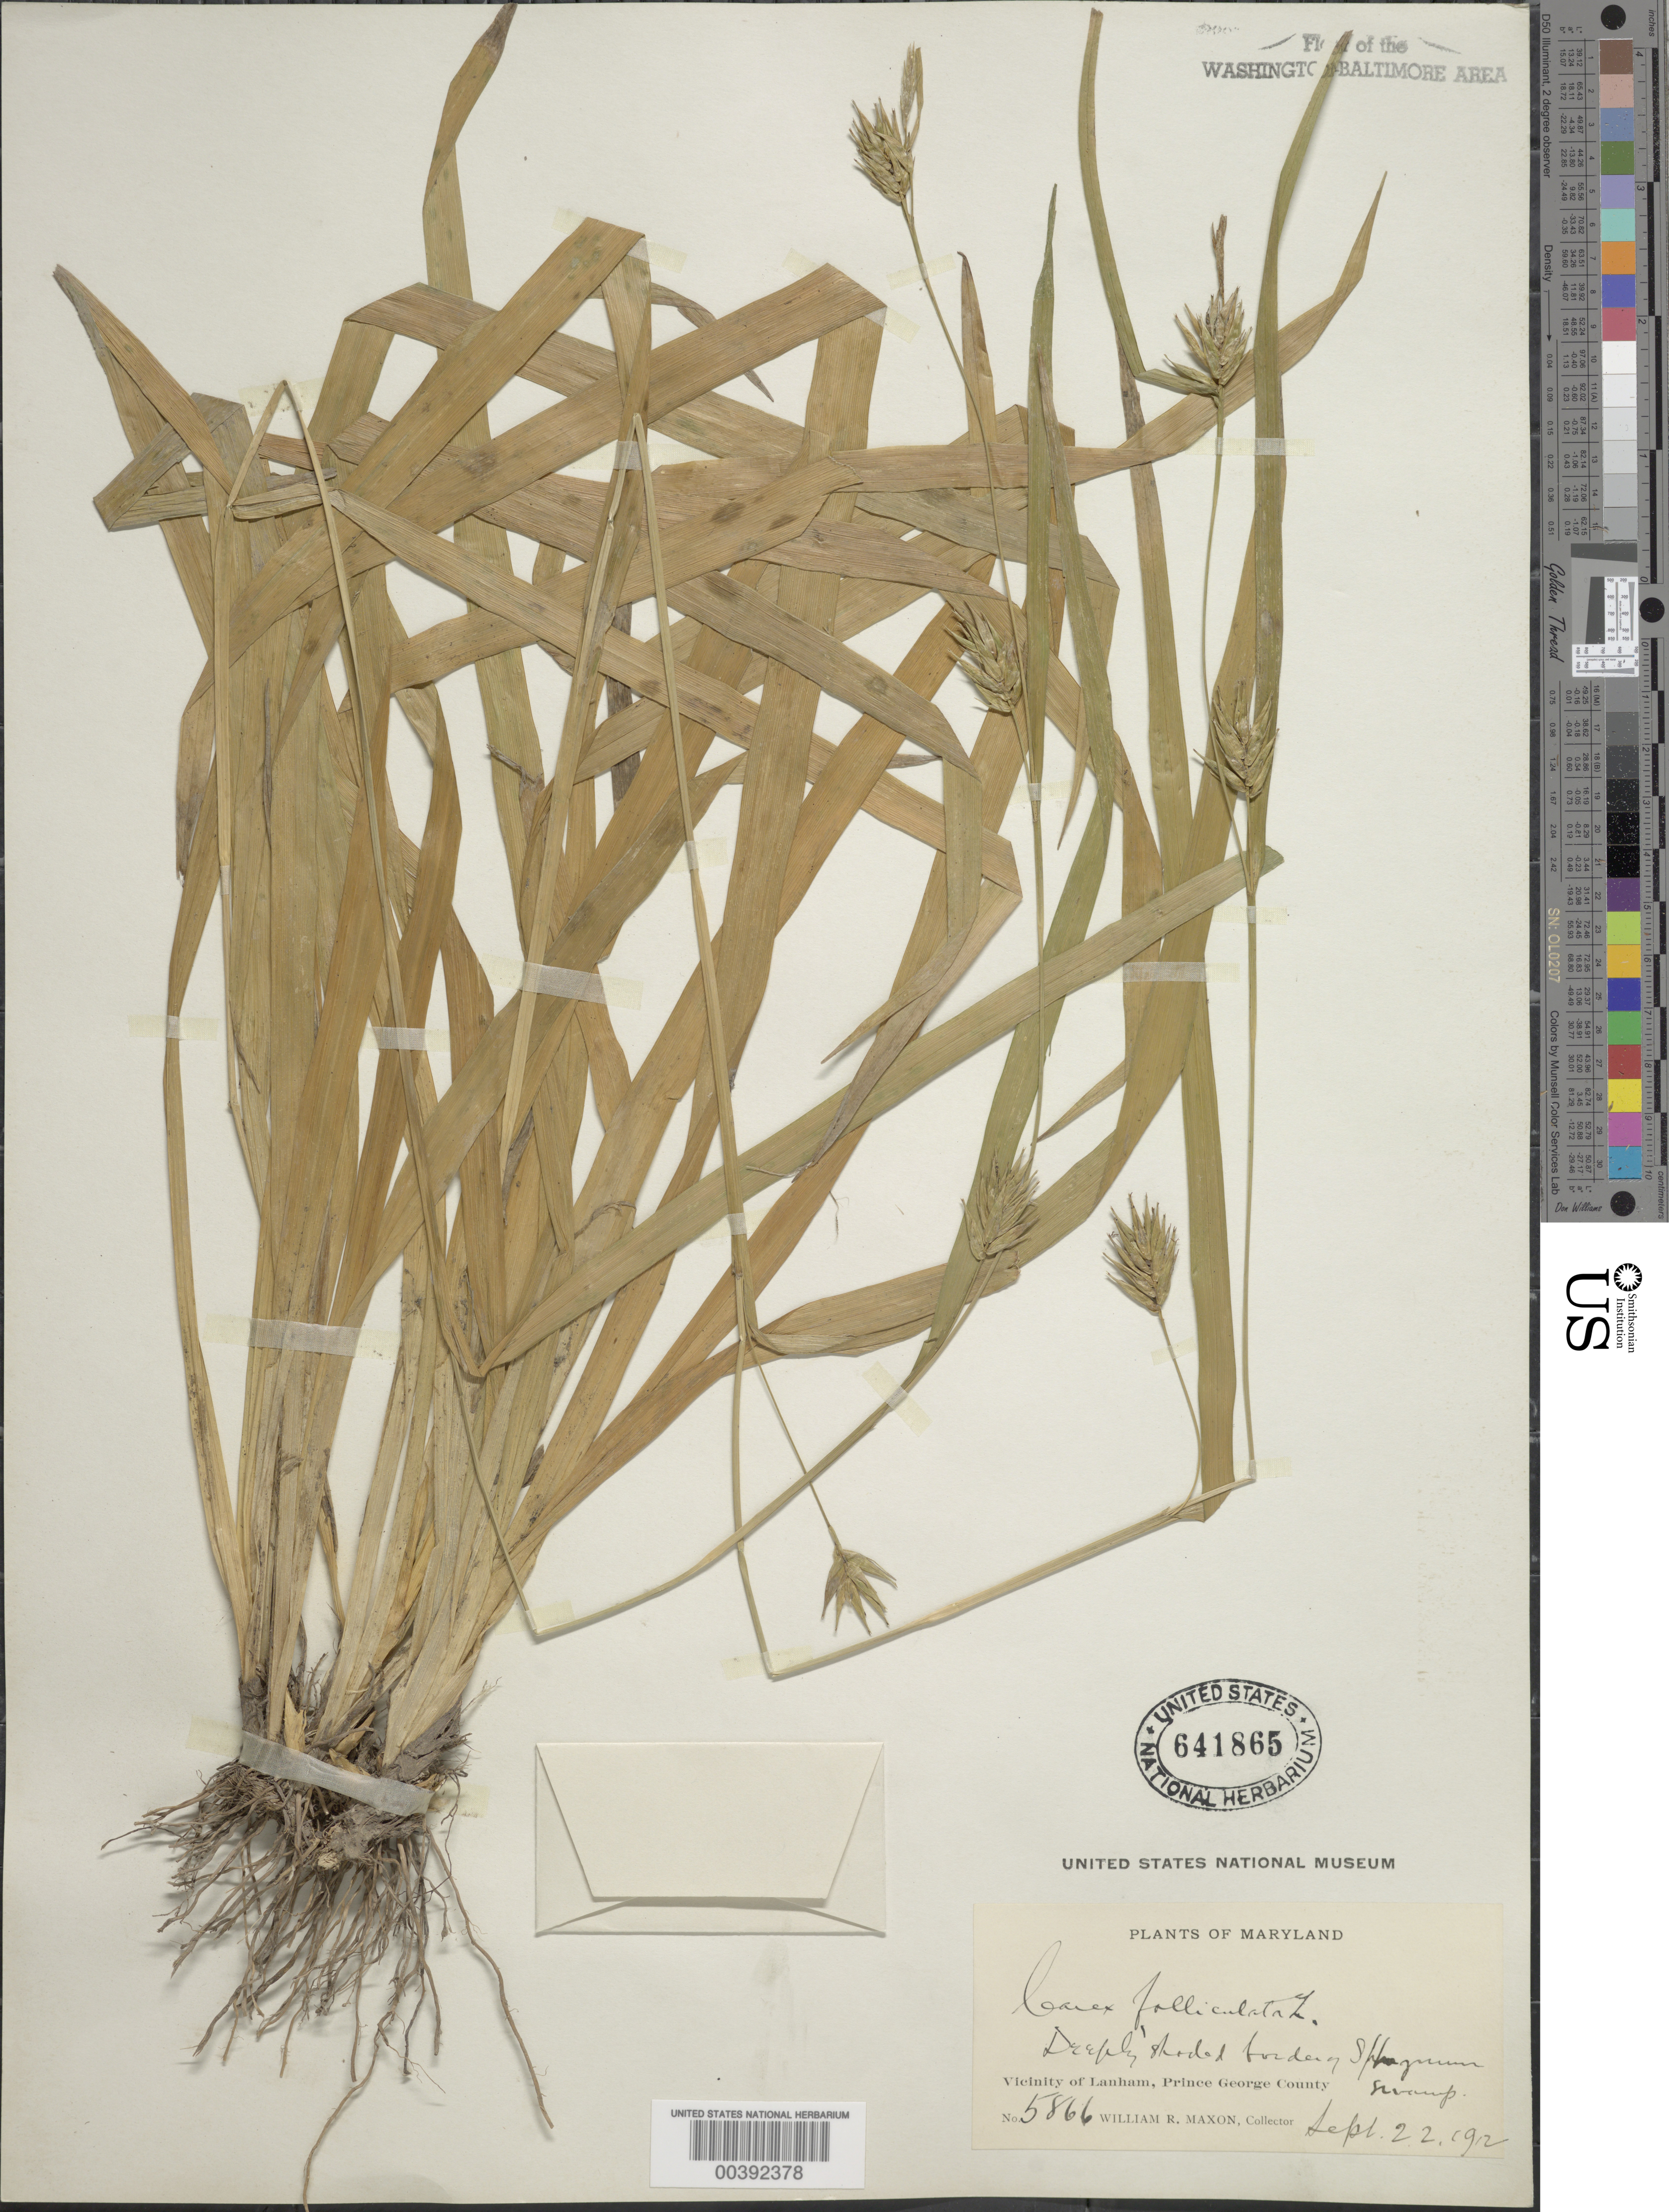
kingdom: Plantae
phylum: Tracheophyta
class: Liliopsida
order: Poales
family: Cyperaceae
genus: Carex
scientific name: Carex folliculata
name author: L.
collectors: W. R. Maxon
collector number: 5866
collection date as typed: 22 Sep 1912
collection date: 1912-09-22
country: United States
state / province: Maryland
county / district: Prince George's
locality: Lanham vicinity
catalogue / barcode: US 641865